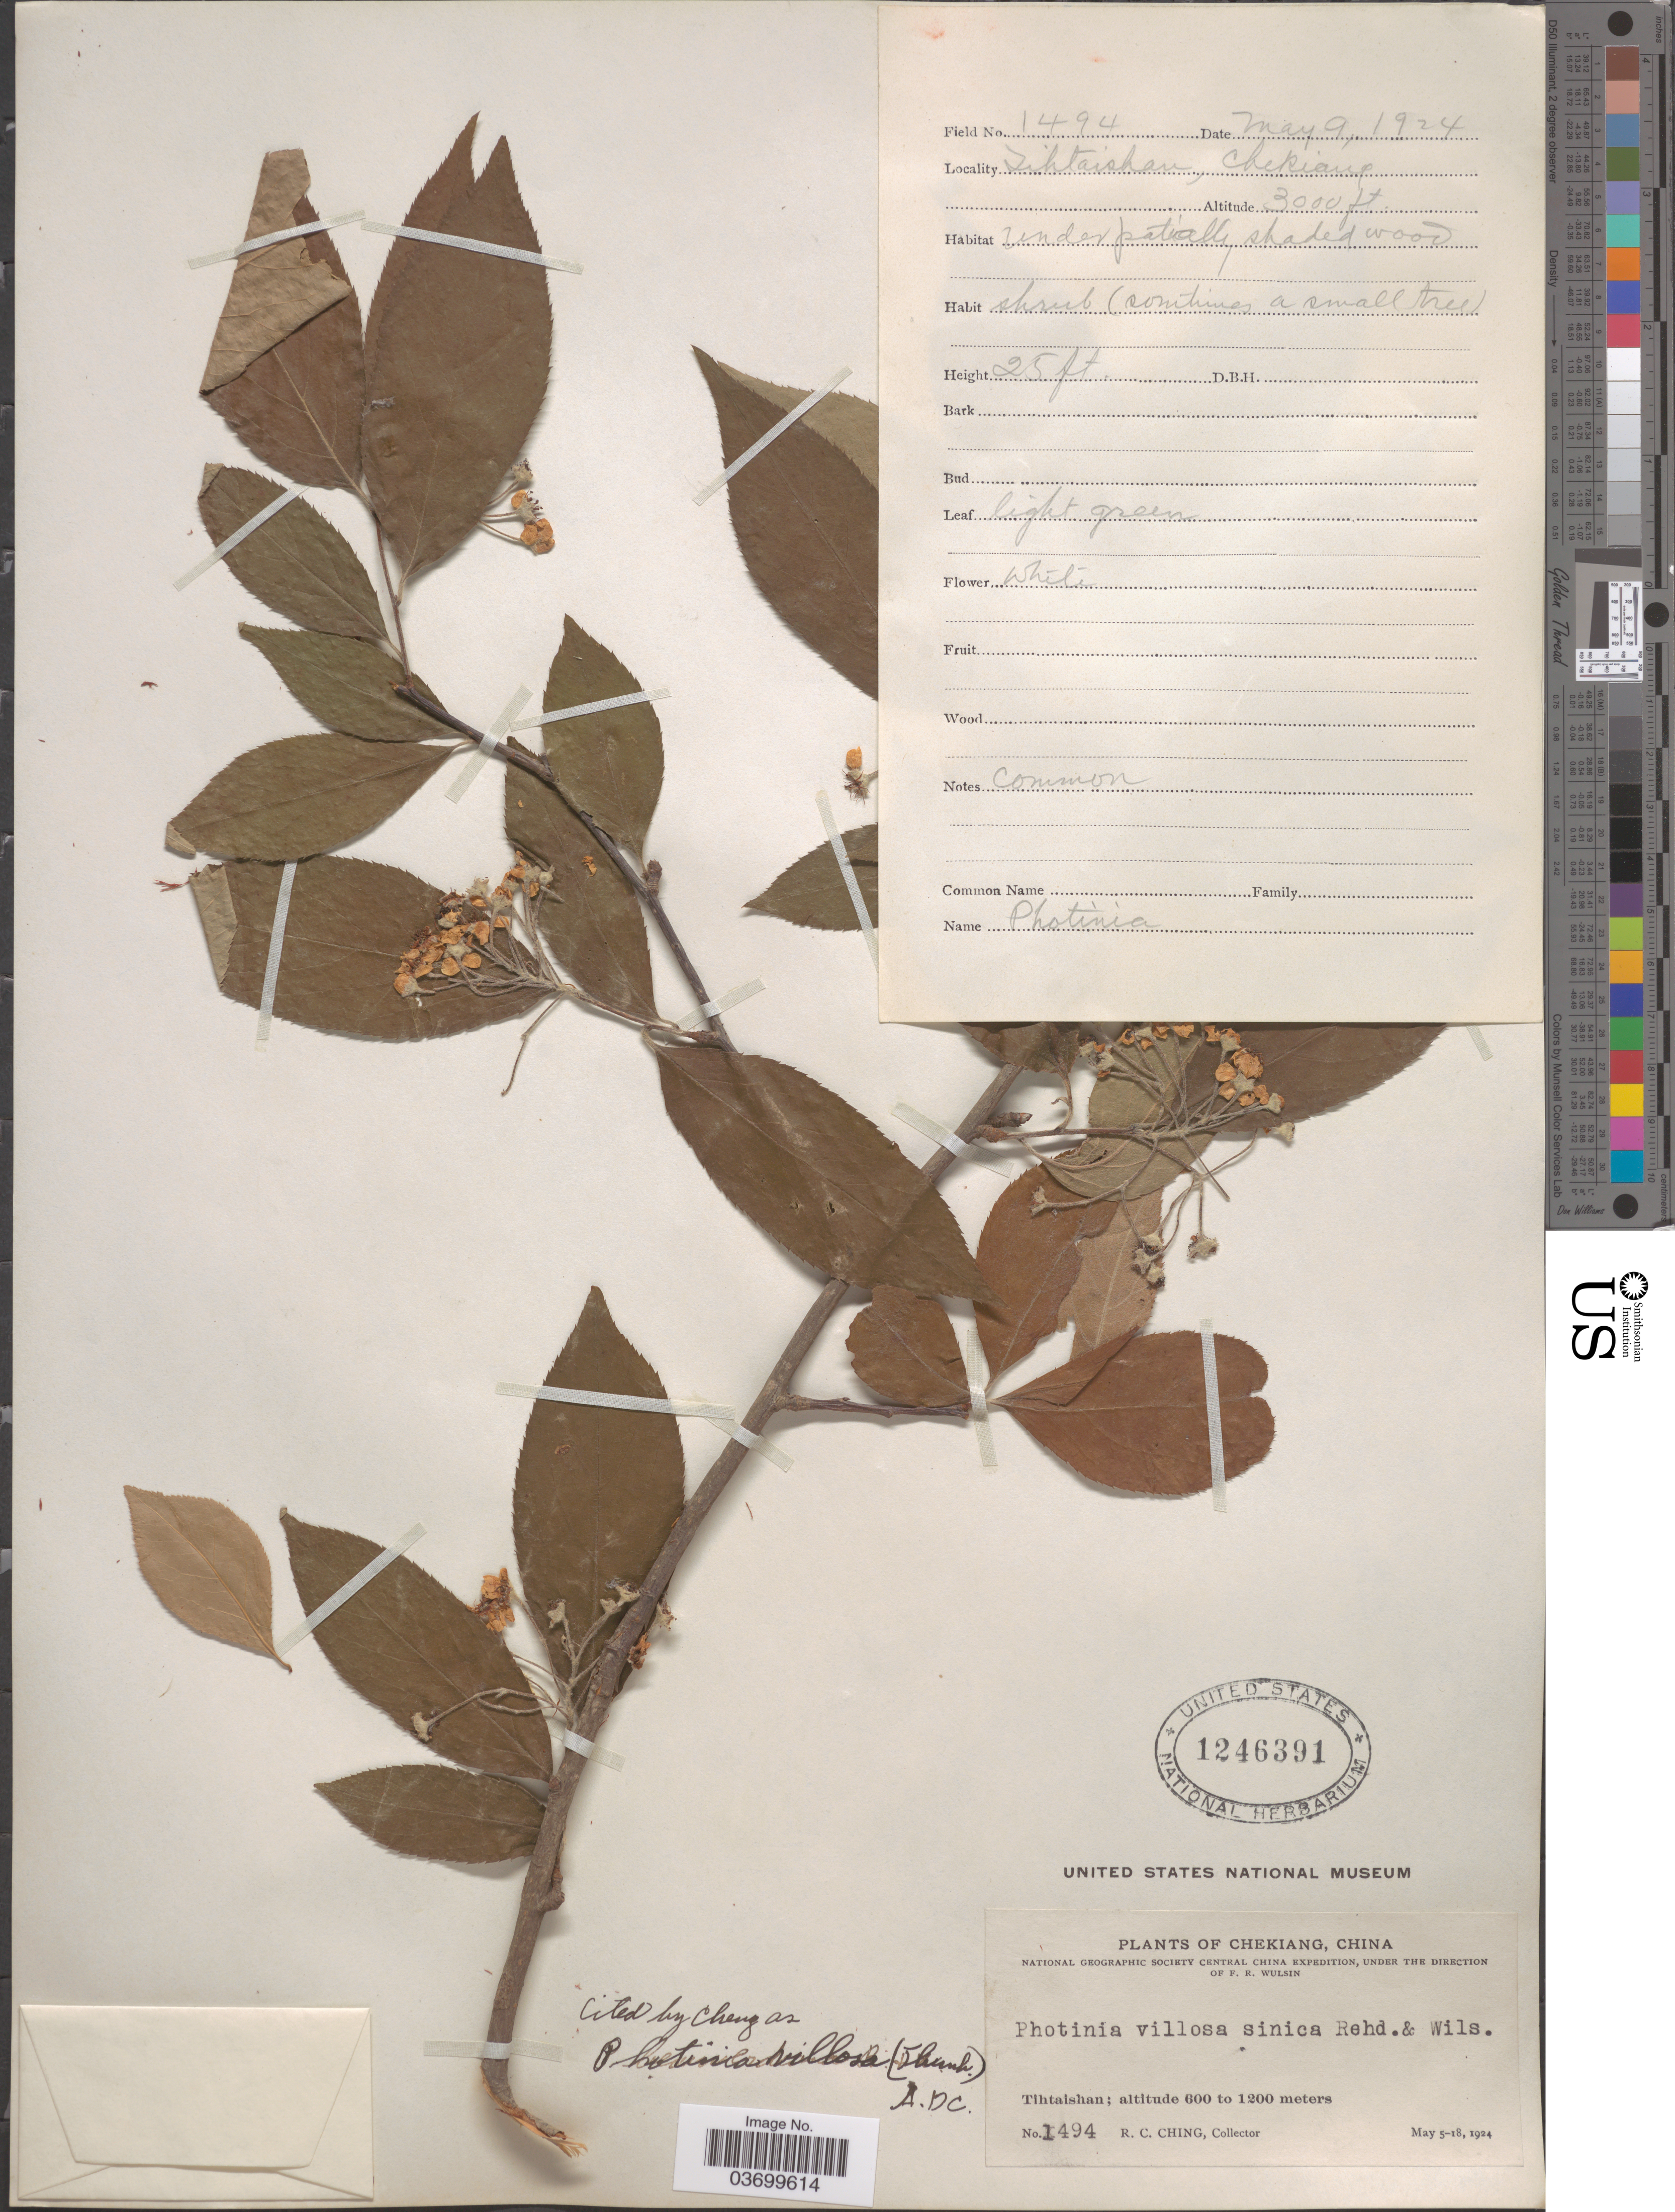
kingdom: Plantae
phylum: Tracheophyta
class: Magnoliopsida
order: Rosales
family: Rosaceae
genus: Photinia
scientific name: Photinia villosa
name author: (DC.) Thunb.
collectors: R. C. Ching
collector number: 1494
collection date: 1924-05-09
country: China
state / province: Zhejiang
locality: Chekiang. Tihtaishan.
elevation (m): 914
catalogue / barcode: US 1246391